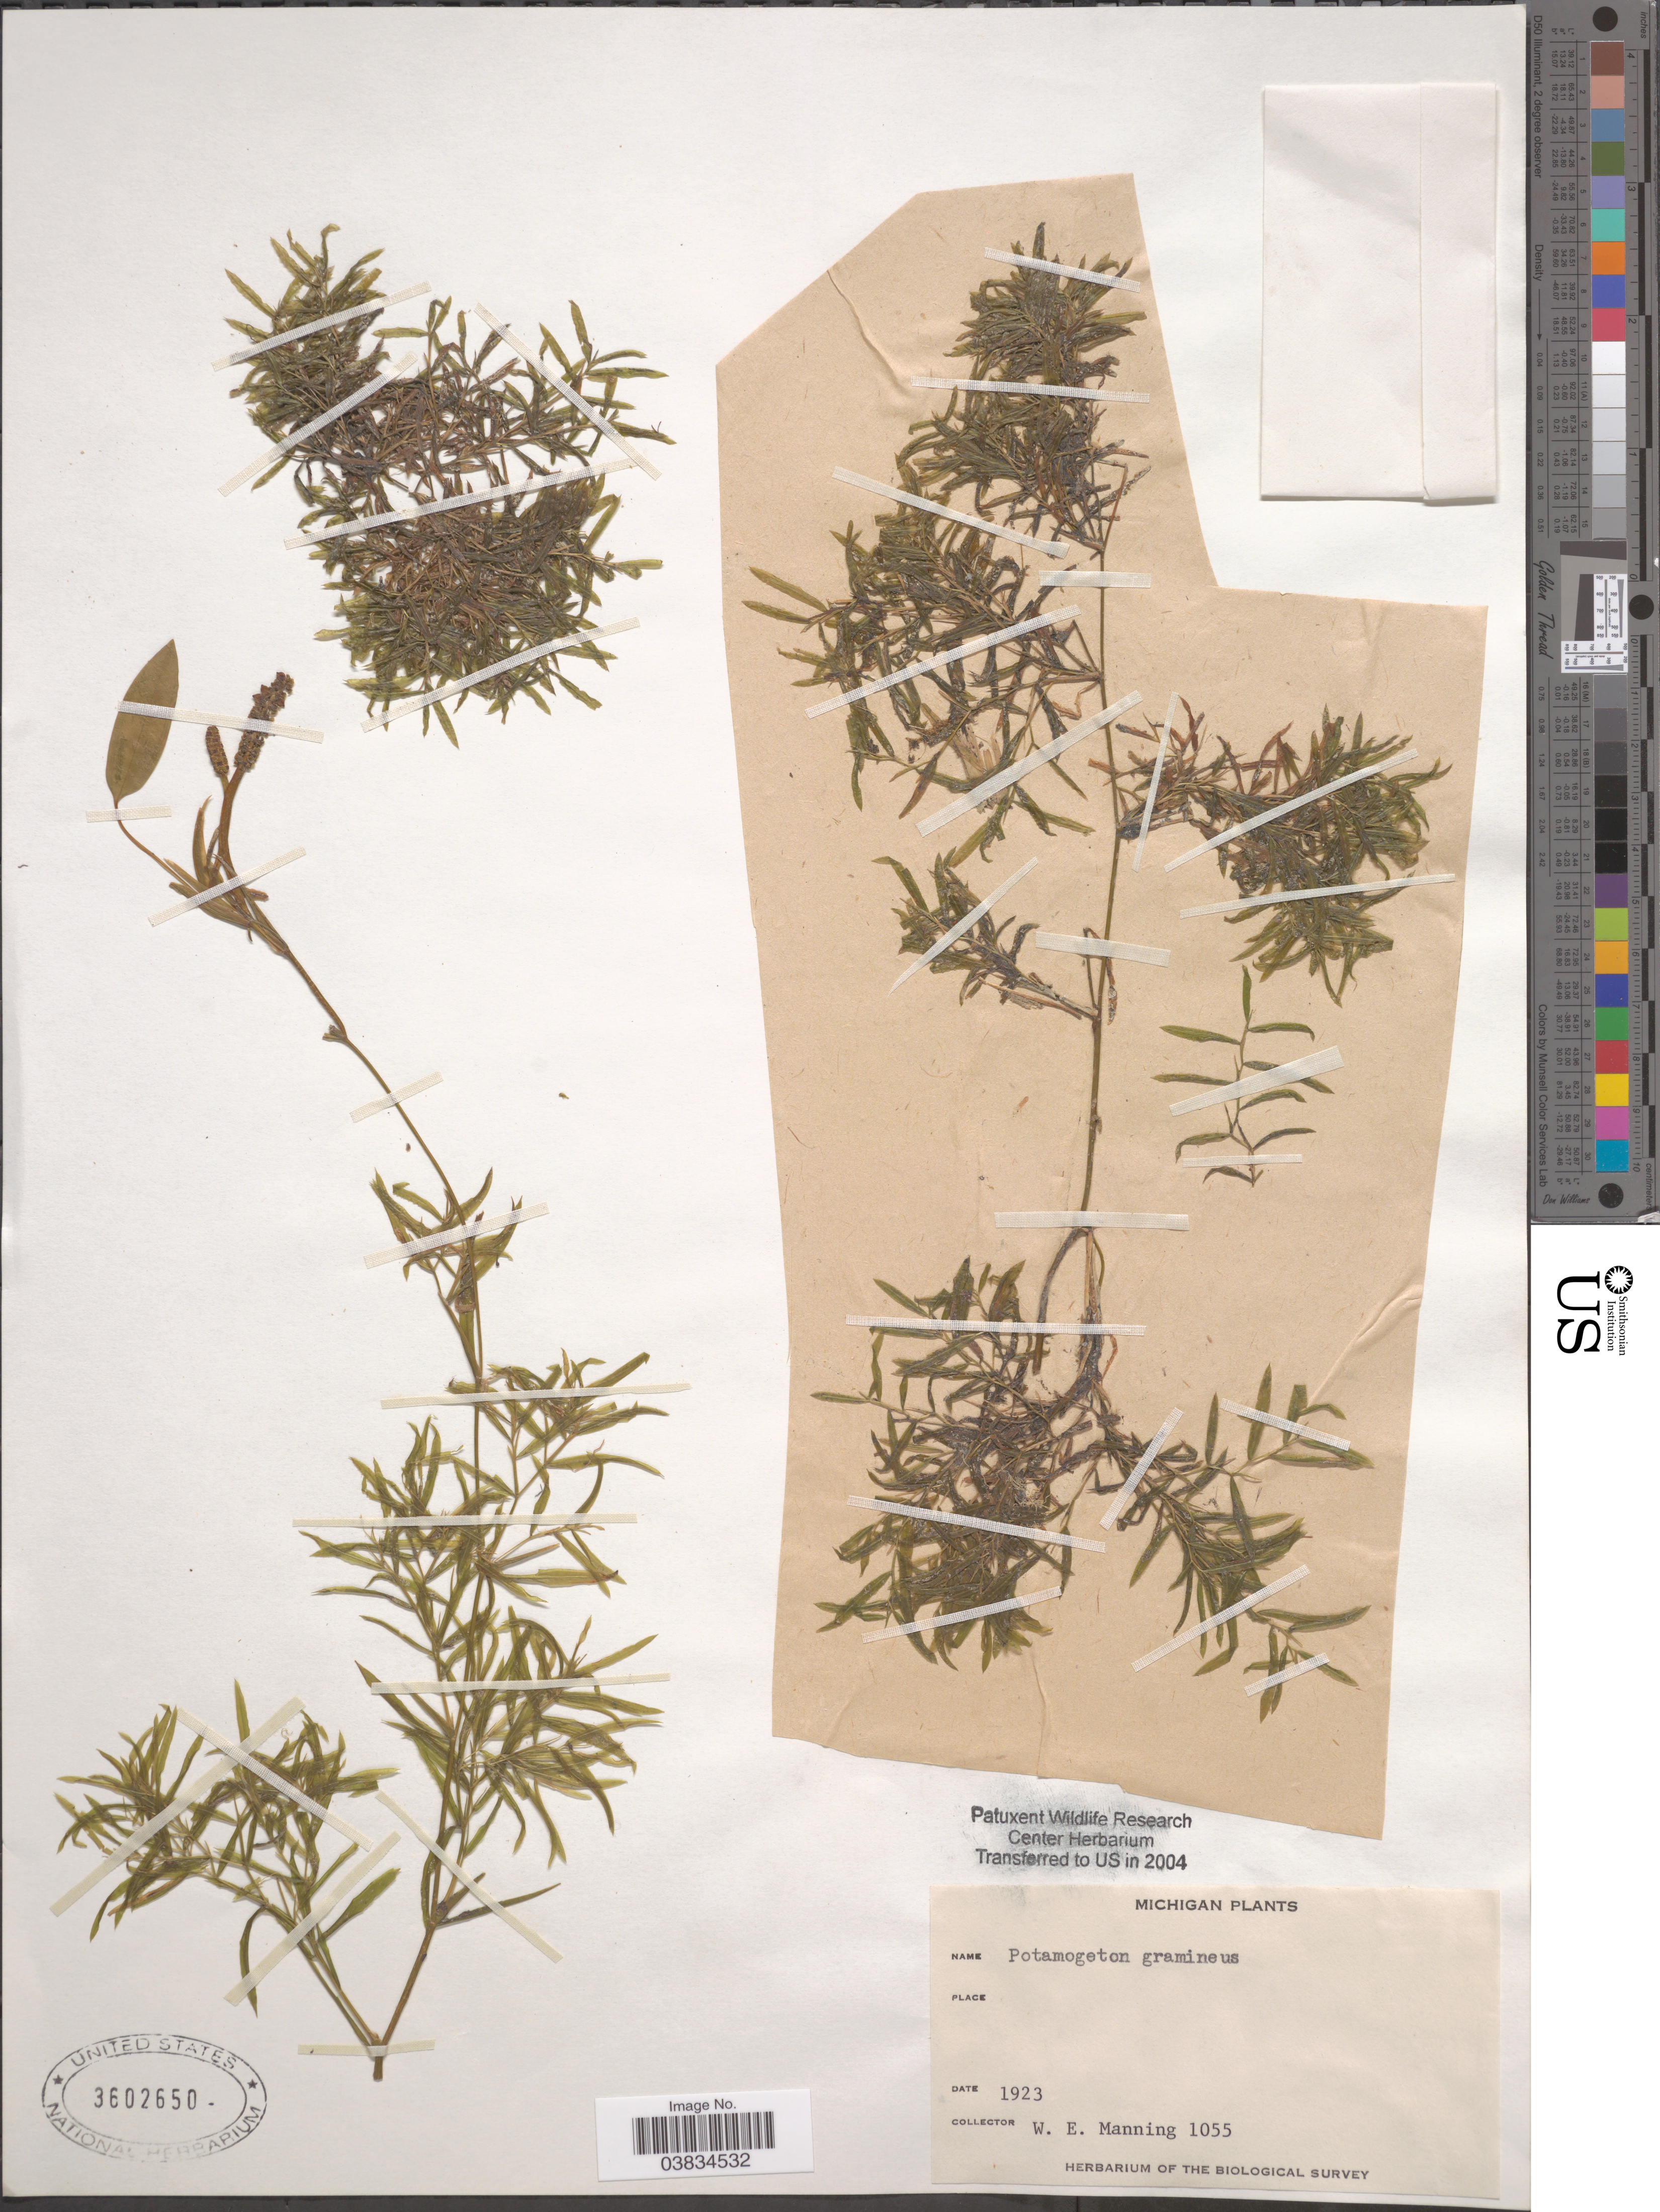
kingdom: Plantae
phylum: Tracheophyta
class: Liliopsida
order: Alismatales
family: Potamogetonaceae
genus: Potamogeton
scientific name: Potamogeton gramineus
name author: L.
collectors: W. Manning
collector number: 1055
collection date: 1923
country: United States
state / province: Michigan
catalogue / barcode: US 3602650